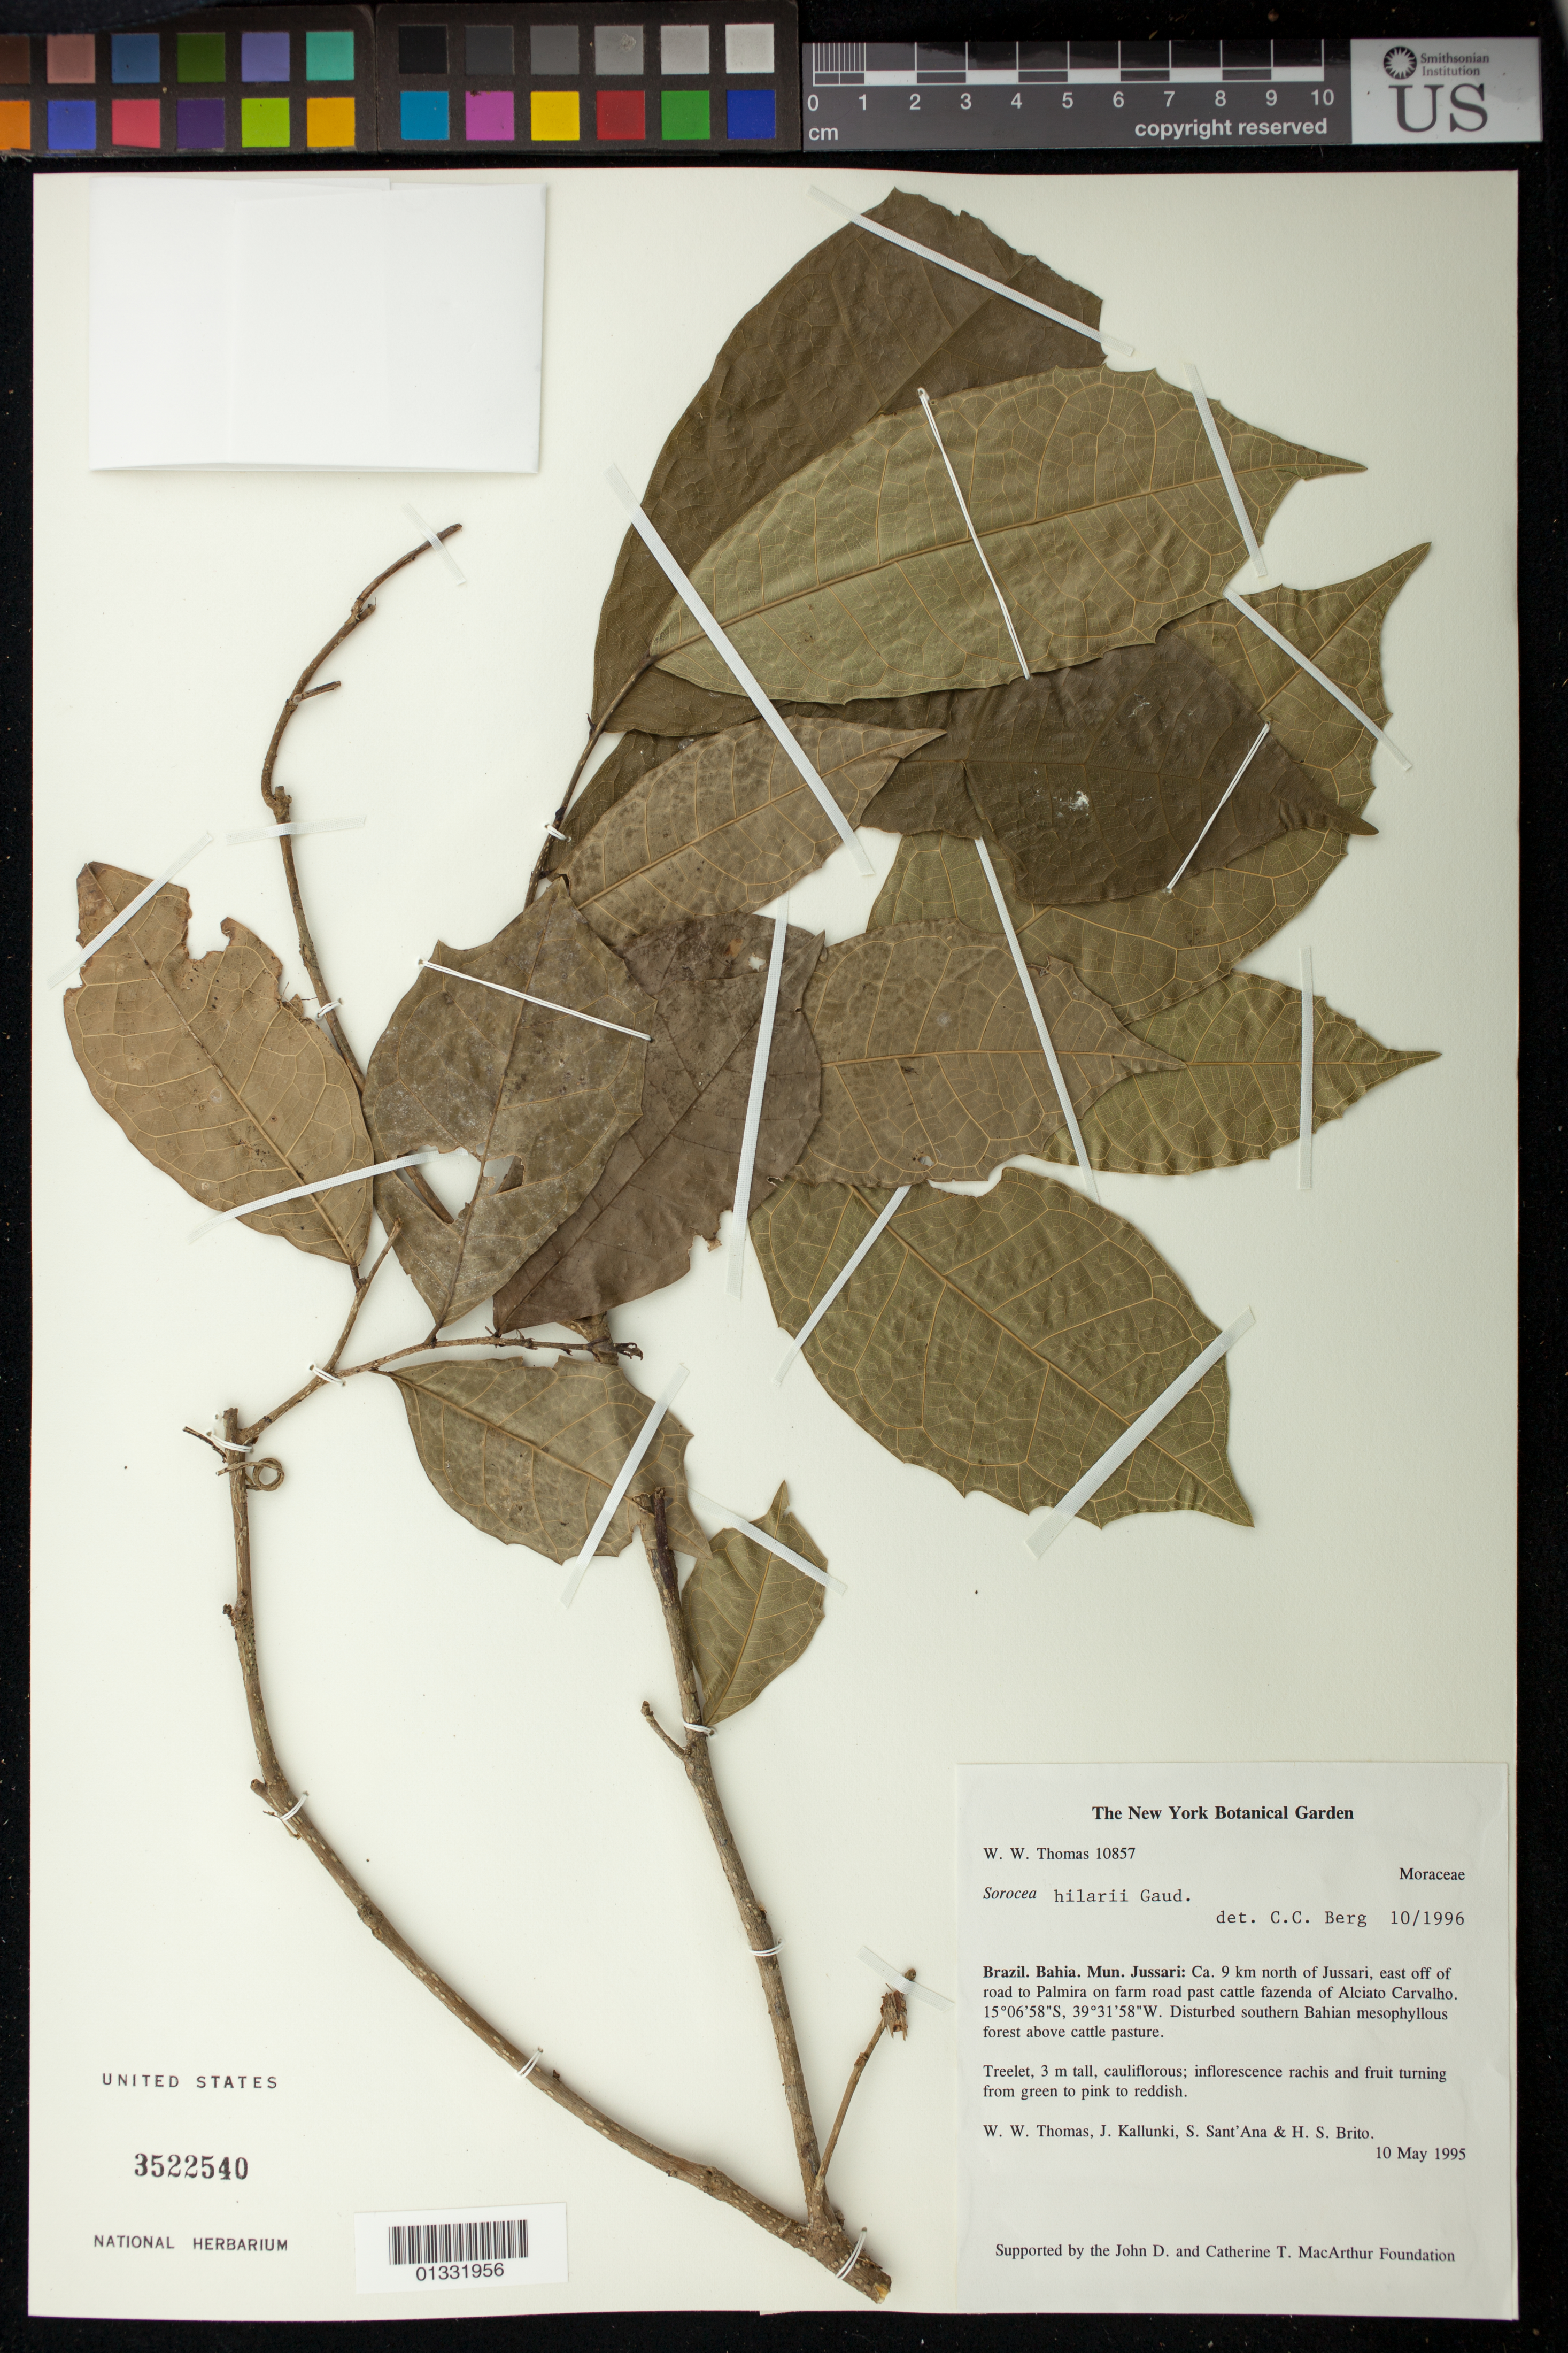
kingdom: Plantae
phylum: Tracheophyta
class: Magnoliopsida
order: Rosales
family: Moraceae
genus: Sorocea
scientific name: Sorocea hilarii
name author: Gaudich.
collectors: W. W. Thomas, J. Kallunki, S. C. Sant'Ana & H. S. Brito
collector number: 10857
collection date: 1995-05-10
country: Brazil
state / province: Bahia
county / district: Jussari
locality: Ca. 9 km north of Jussari, east off of road to Palmira on farm road past cattle fazenda of Alciato Carvalho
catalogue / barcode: US 3522540